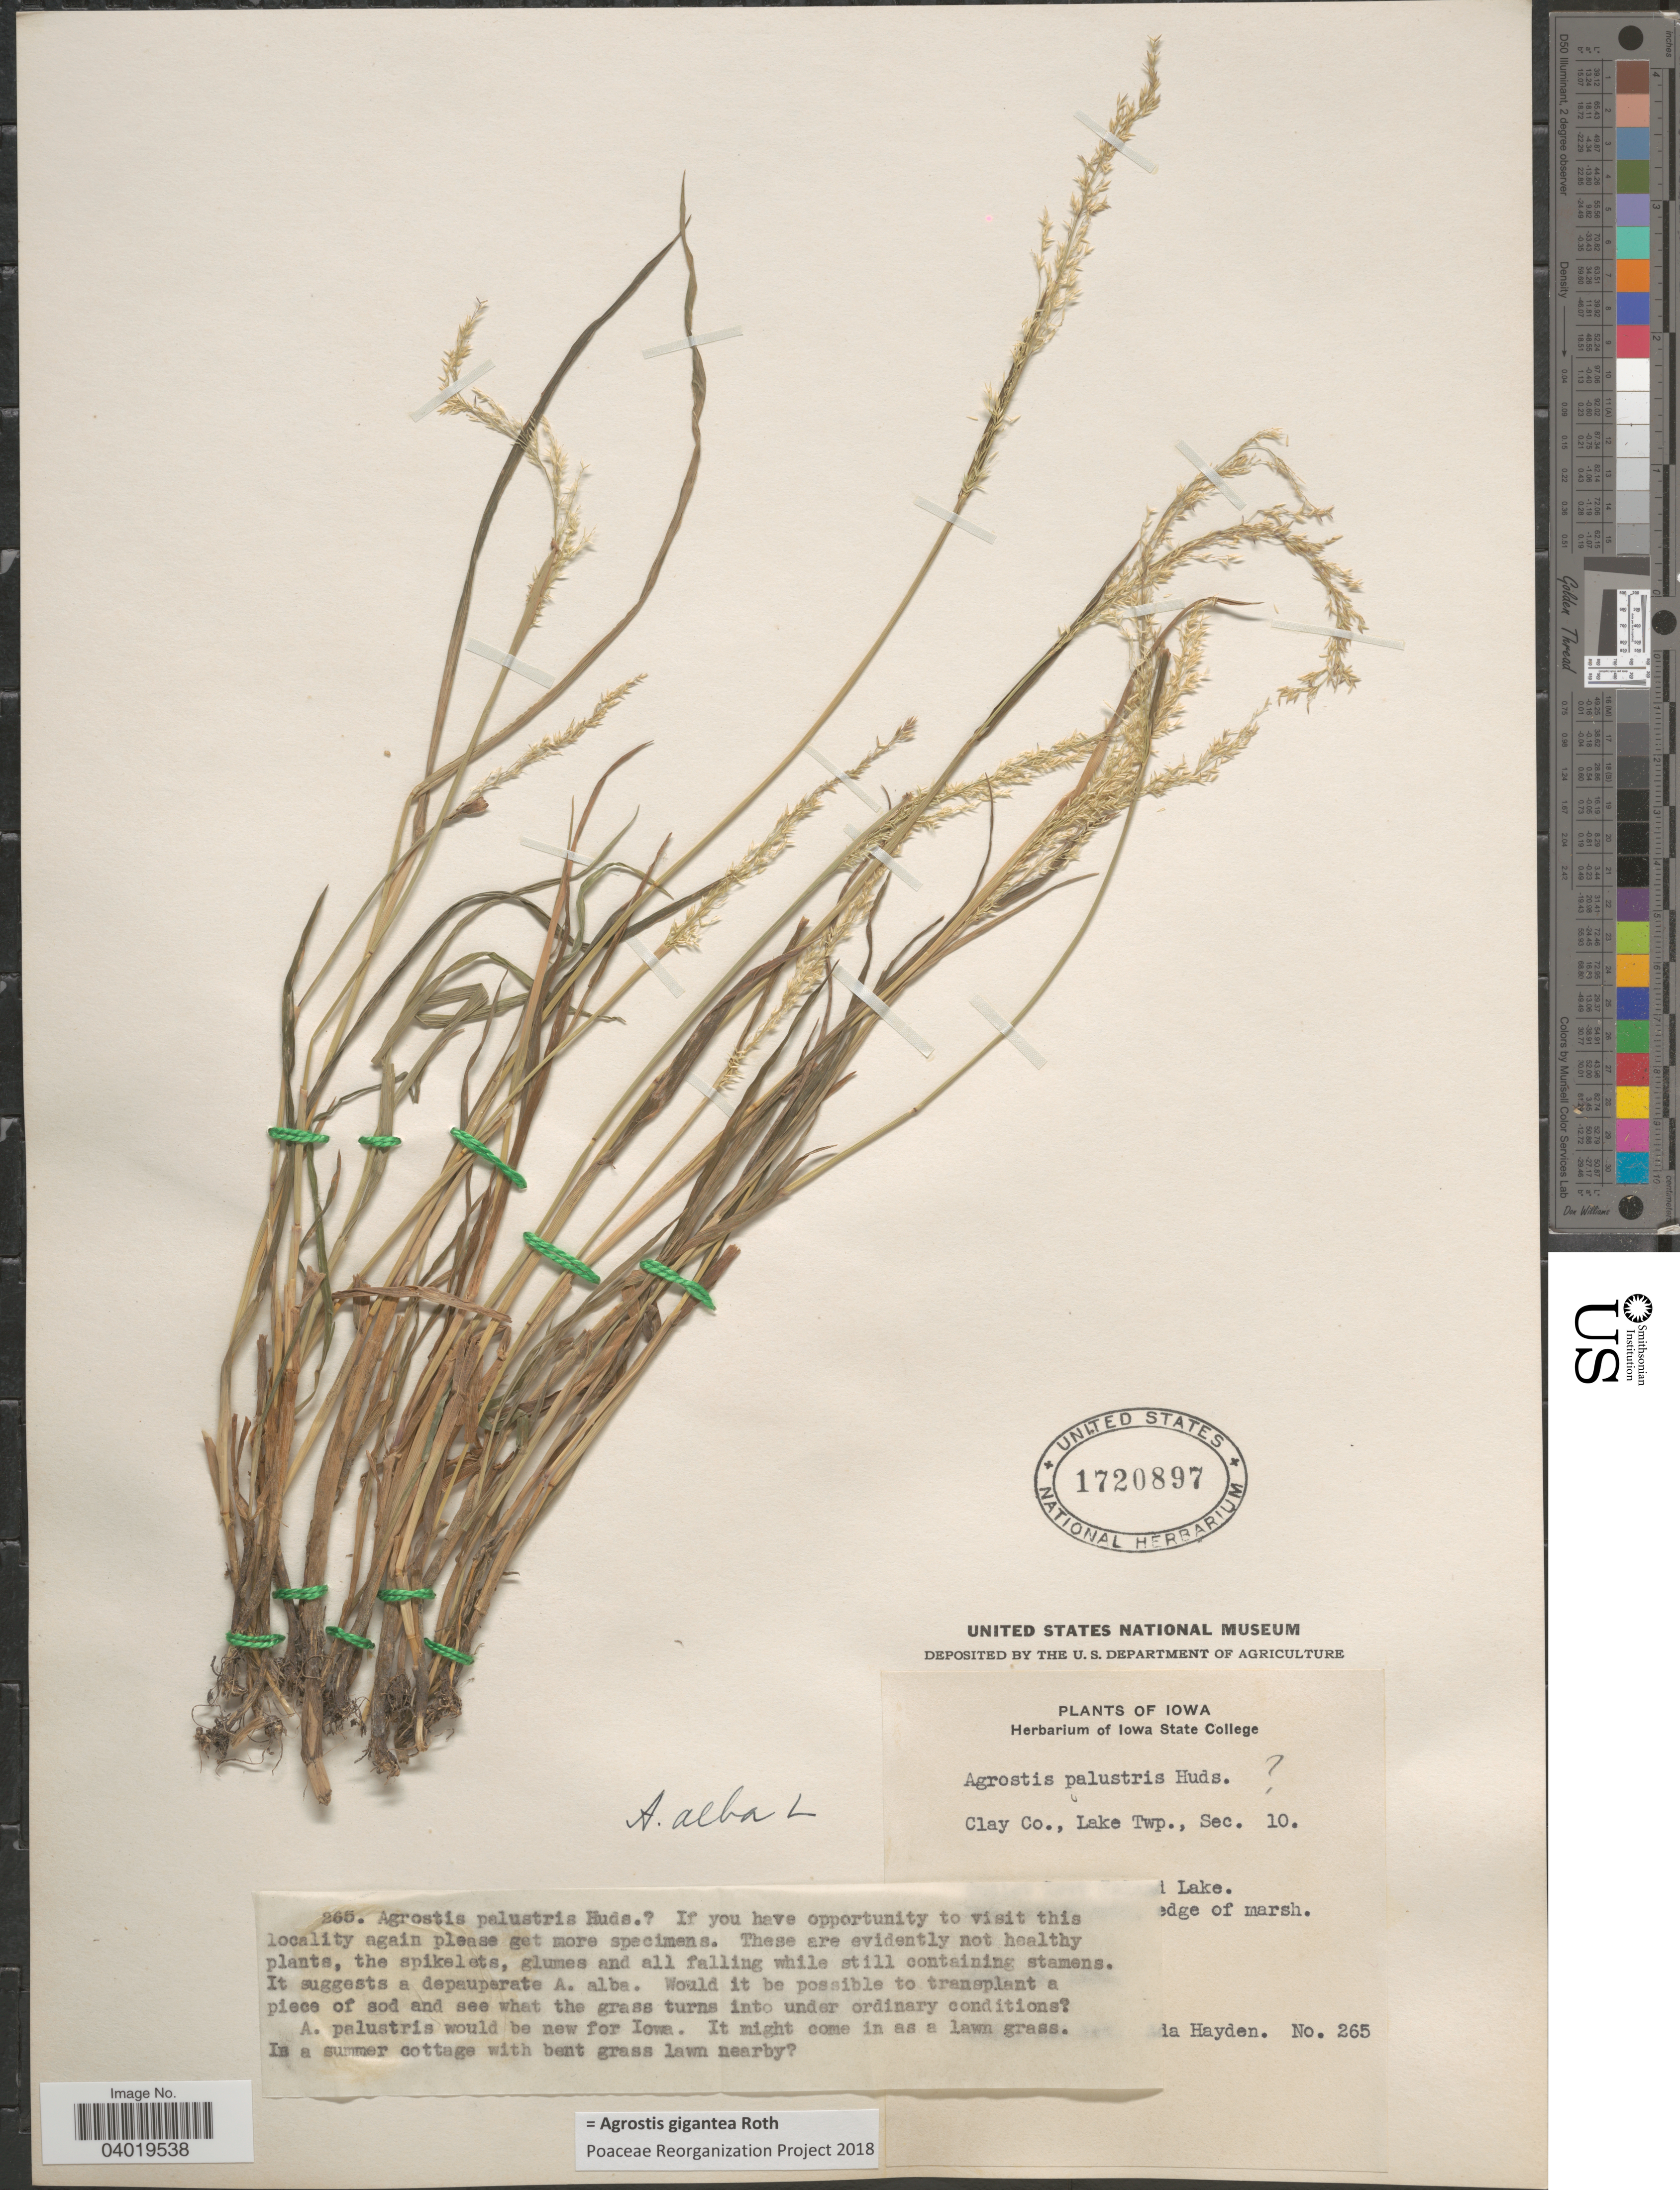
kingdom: Plantae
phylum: Tracheophyta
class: Liliopsida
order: Poales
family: Poaceae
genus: Agrostis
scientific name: Agrostis gigantea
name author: Roth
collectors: Ada Hayden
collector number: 265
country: United States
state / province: Iowa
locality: Clay Co., Lake Twp., Sec. 10. [illegible text] Lake. [illegible text] edge of marsh.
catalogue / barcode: US 1720897